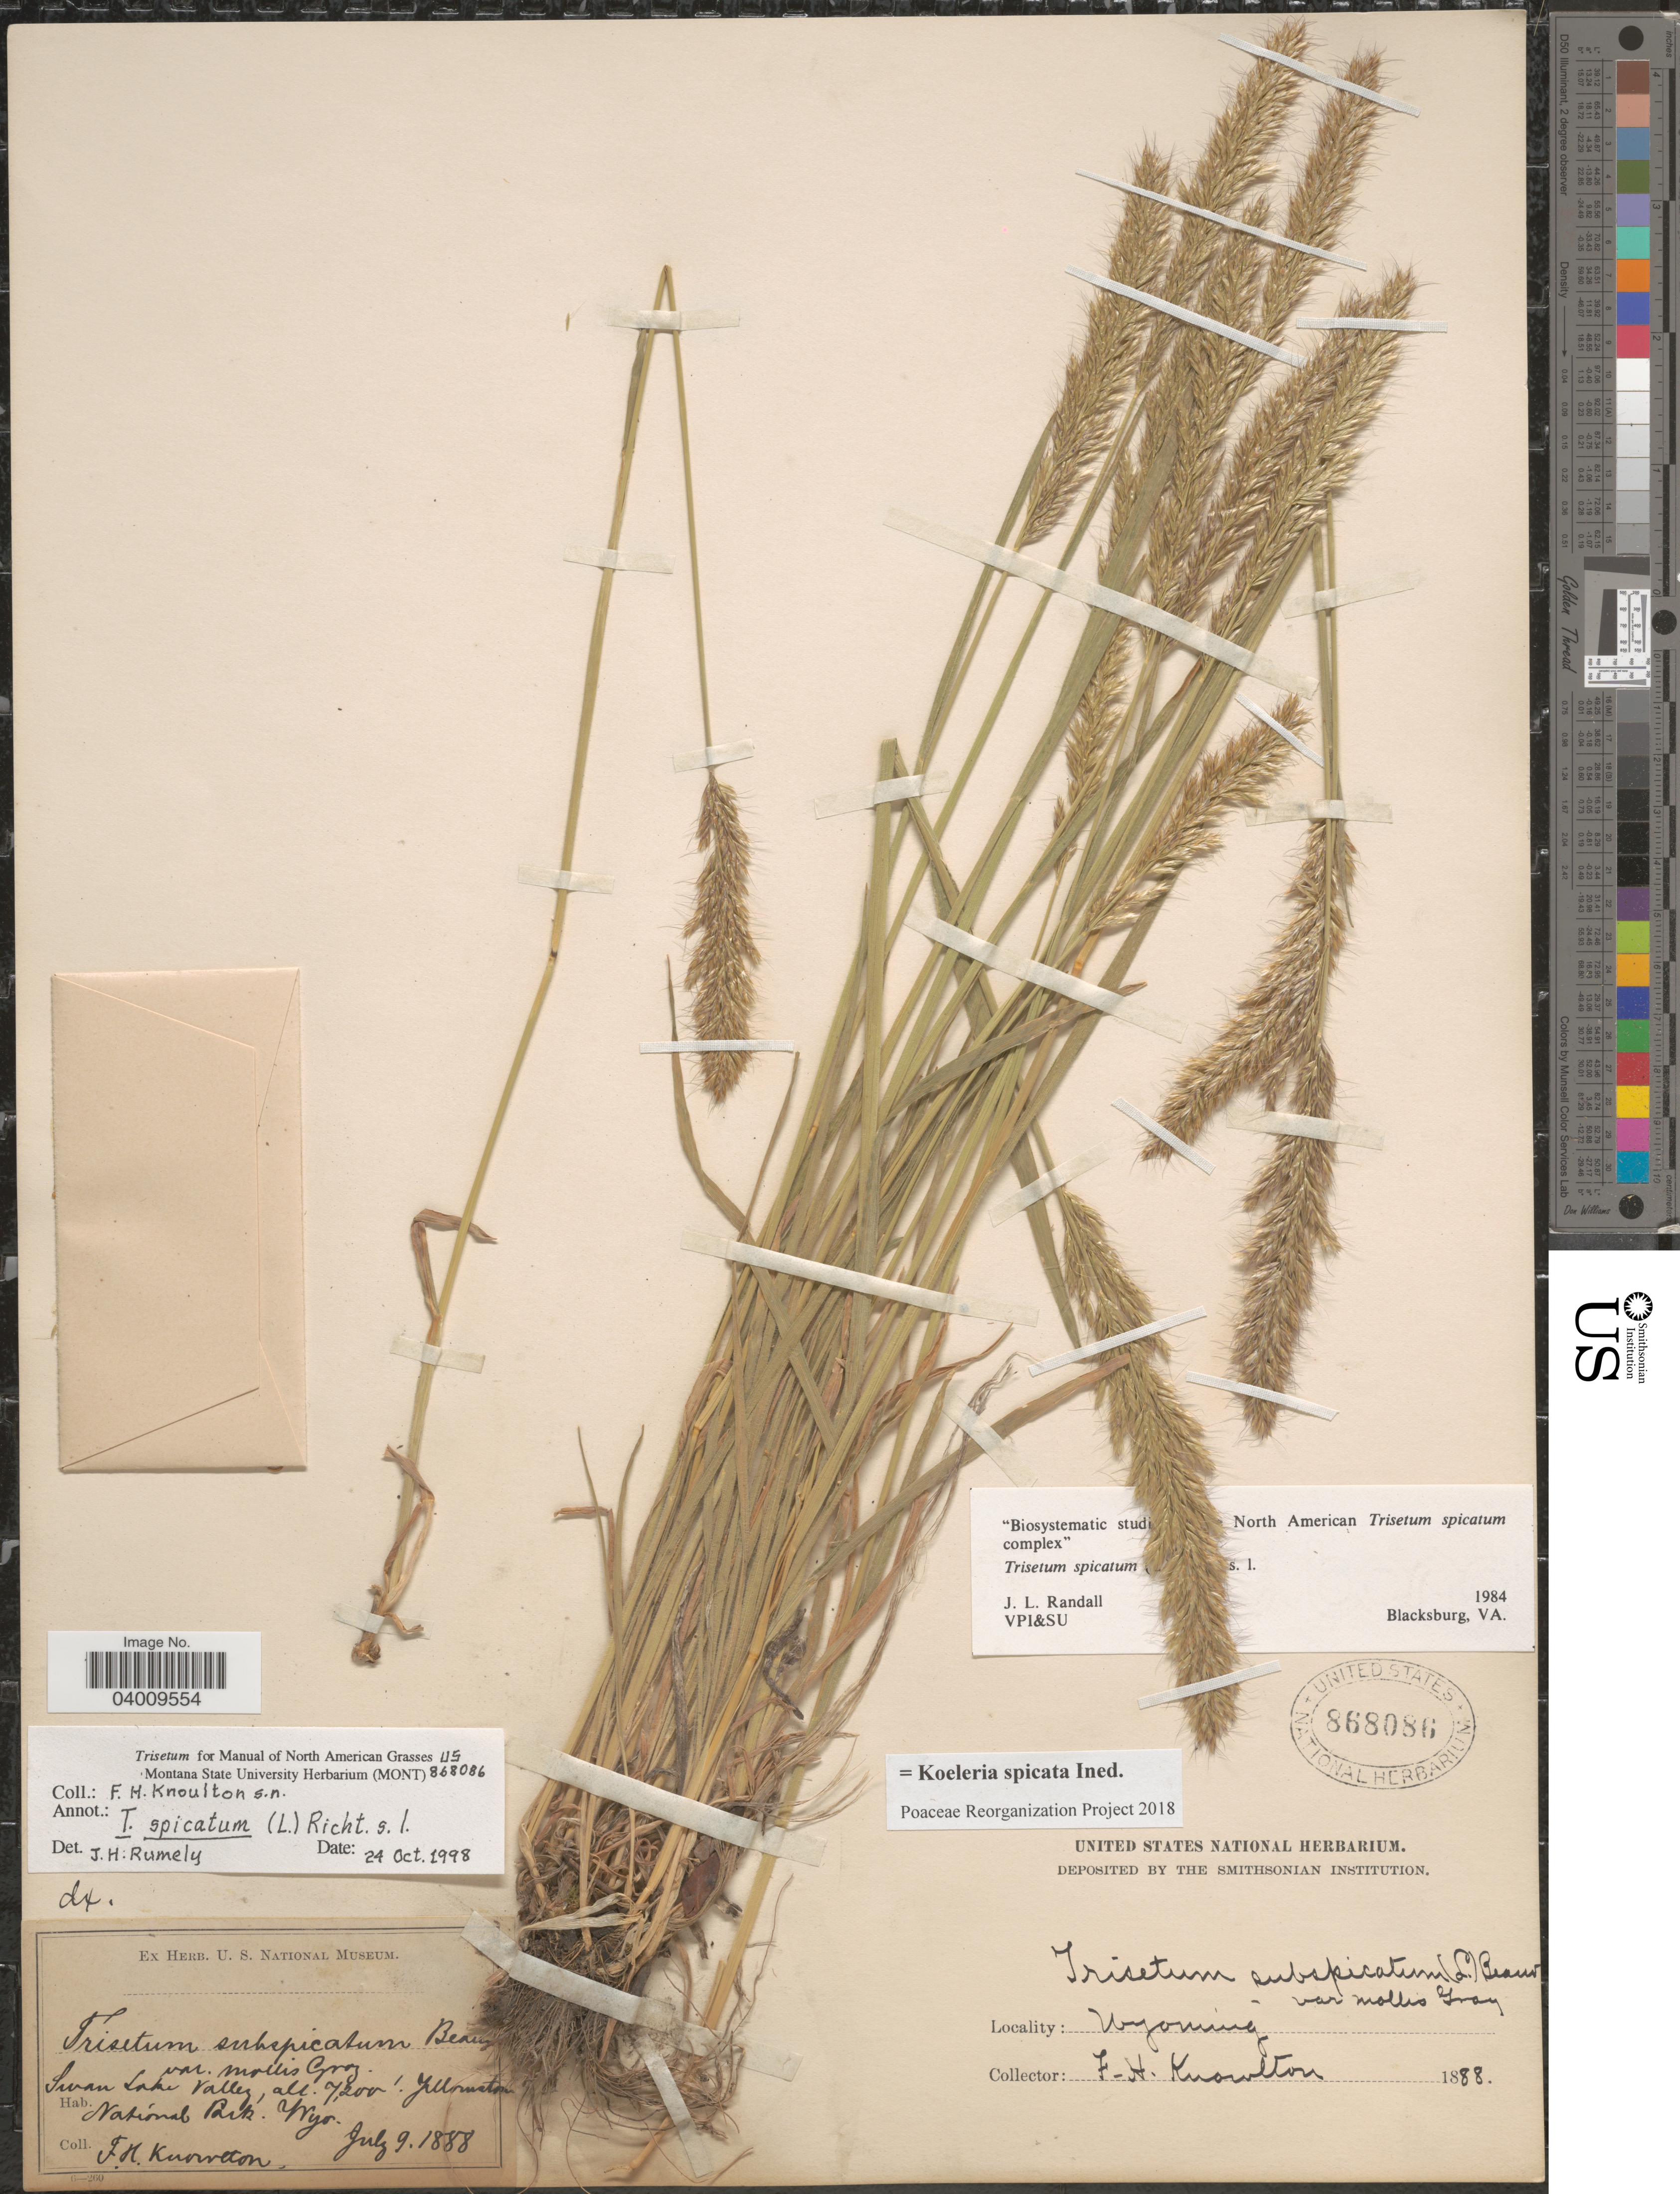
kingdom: Plantae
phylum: Tracheophyta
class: Liliopsida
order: Poales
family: Poaceae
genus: Koeleria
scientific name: Koeleria spicata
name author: (L.) Barberá et al.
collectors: F. H. Knowlton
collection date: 1888-07-09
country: United States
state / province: Wyoming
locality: Swan Lake Valley, Yellowstone National Park.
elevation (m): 2195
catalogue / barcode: US 868086